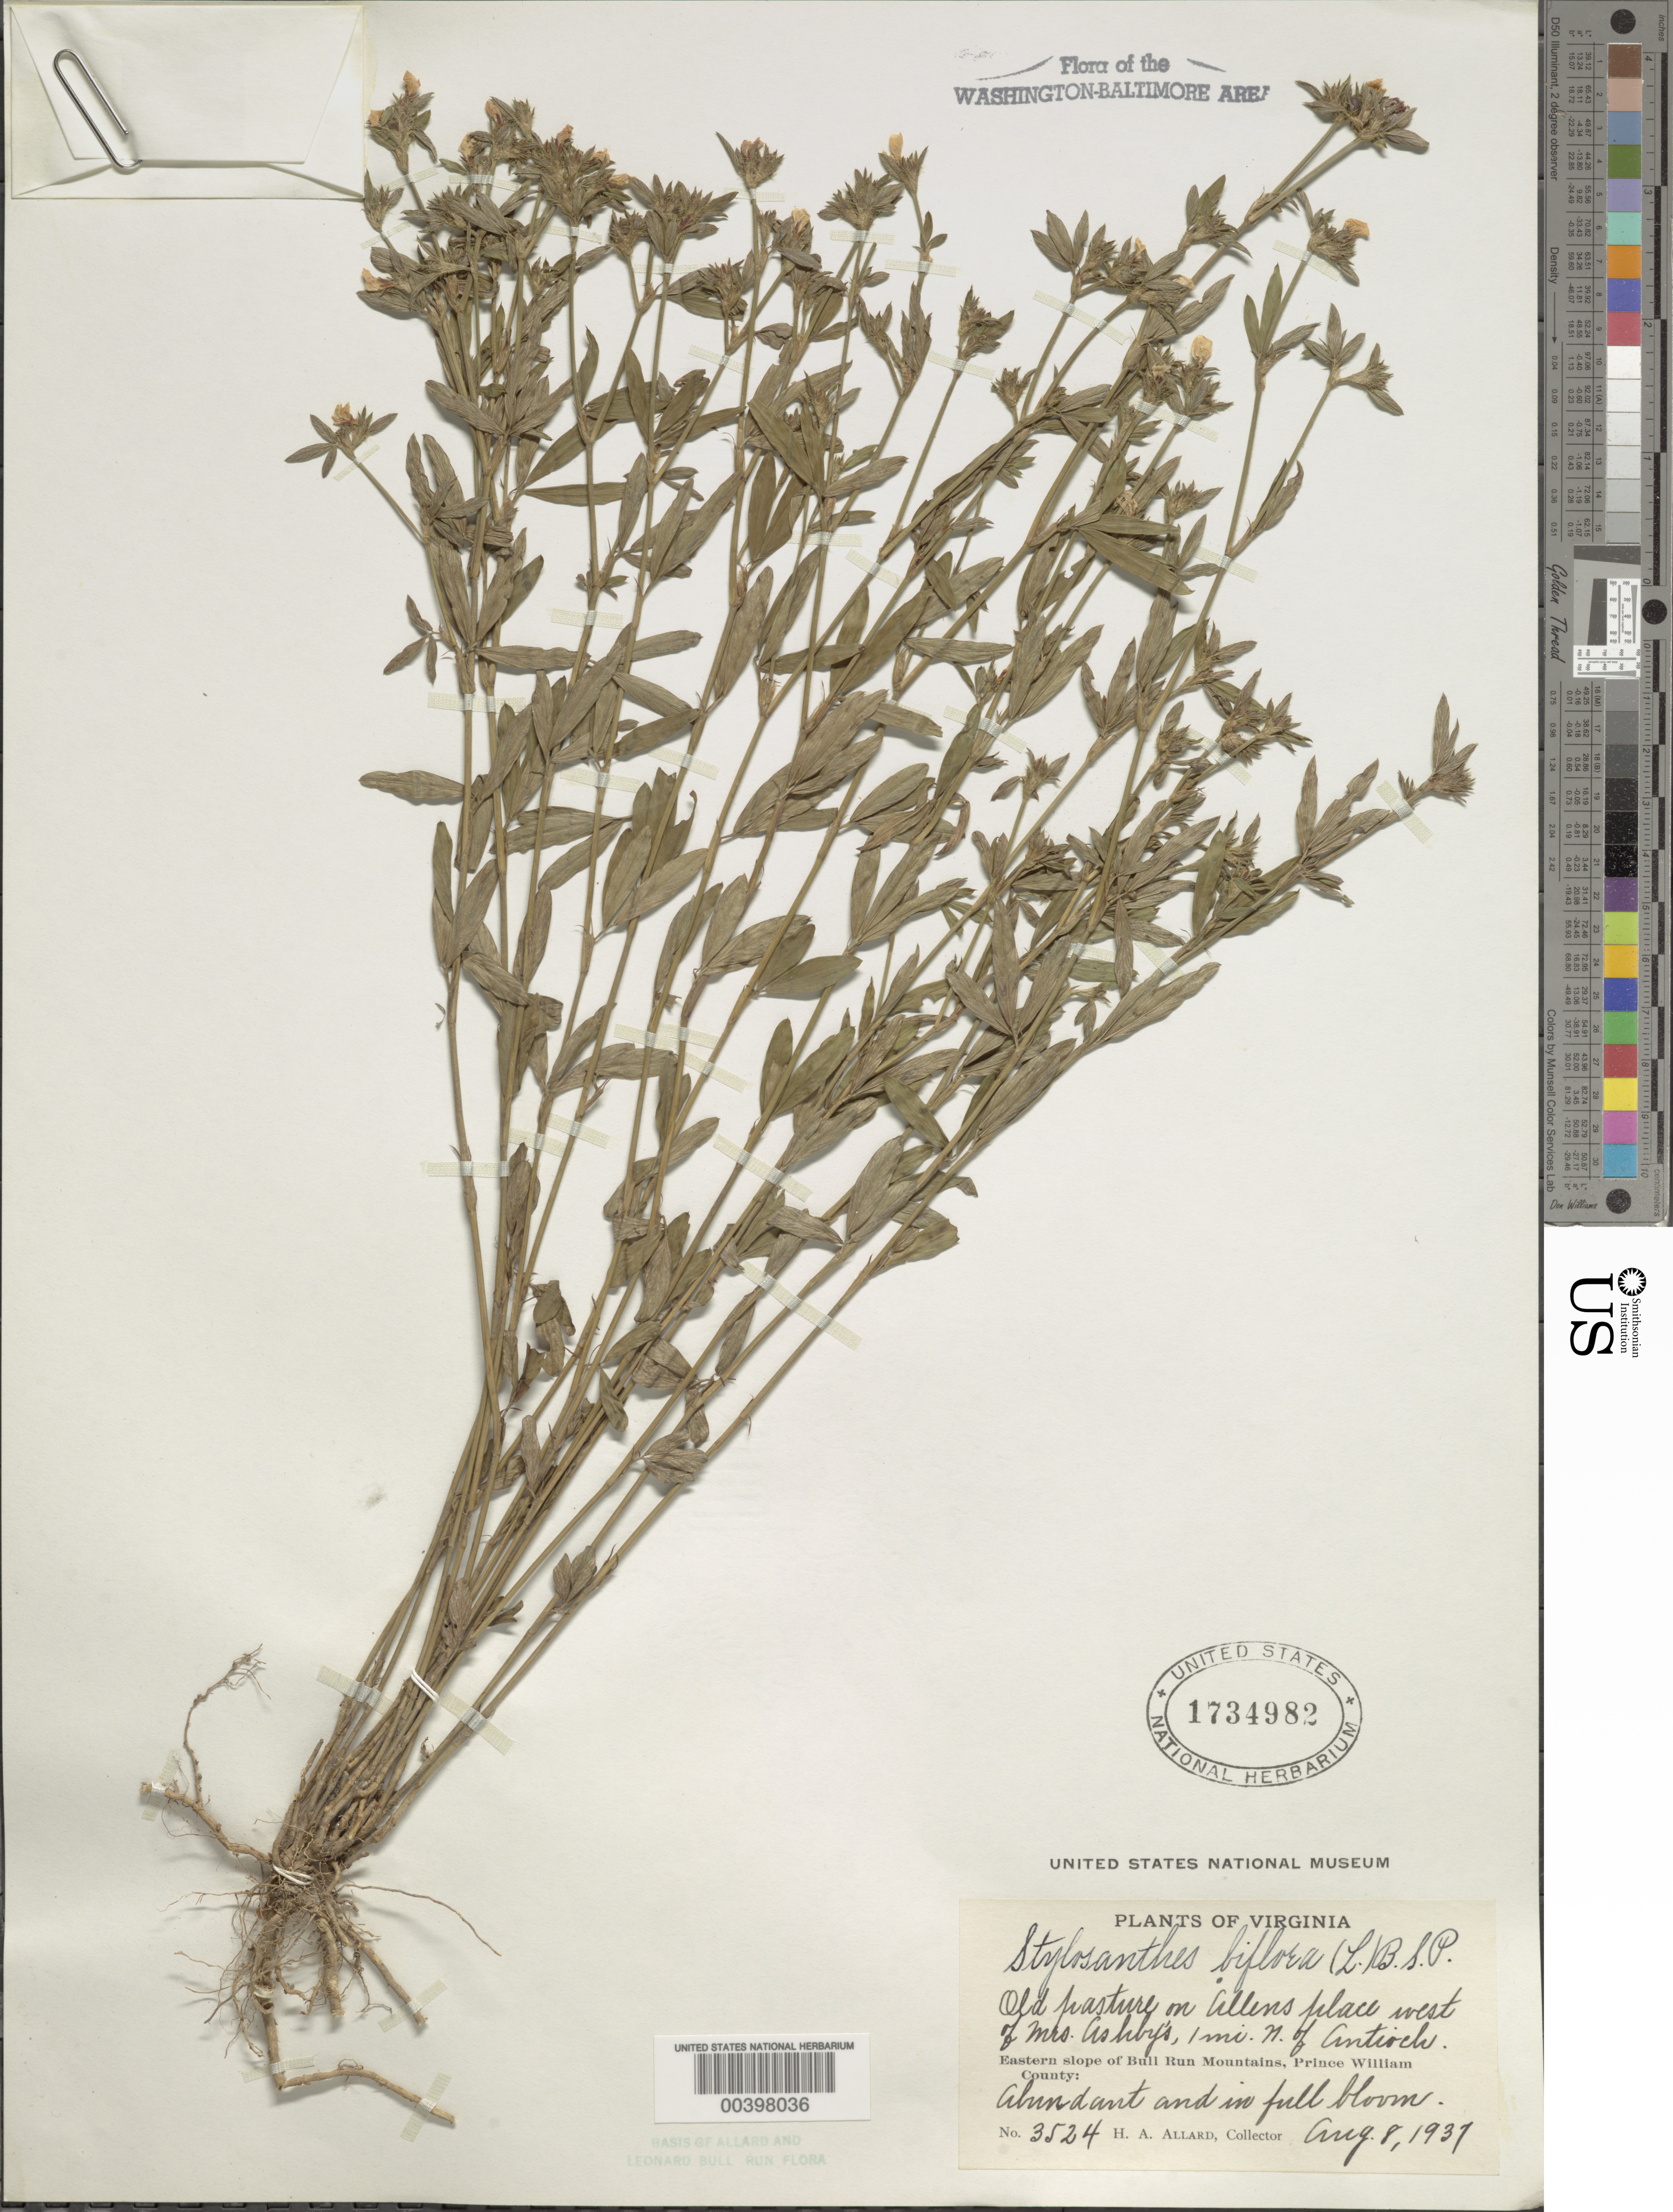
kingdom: Plantae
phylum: Tracheophyta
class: Magnoliopsida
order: Fabales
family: Fabaceae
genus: Stylosanthes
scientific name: Stylosanthes biflora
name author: (L.) Britton et al.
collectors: H. A. Allard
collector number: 3524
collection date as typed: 08 Aug 1937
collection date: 1937-08-08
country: United States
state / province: Virginia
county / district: Prince William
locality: Allens Place, north of Antioch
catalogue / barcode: US 1734982